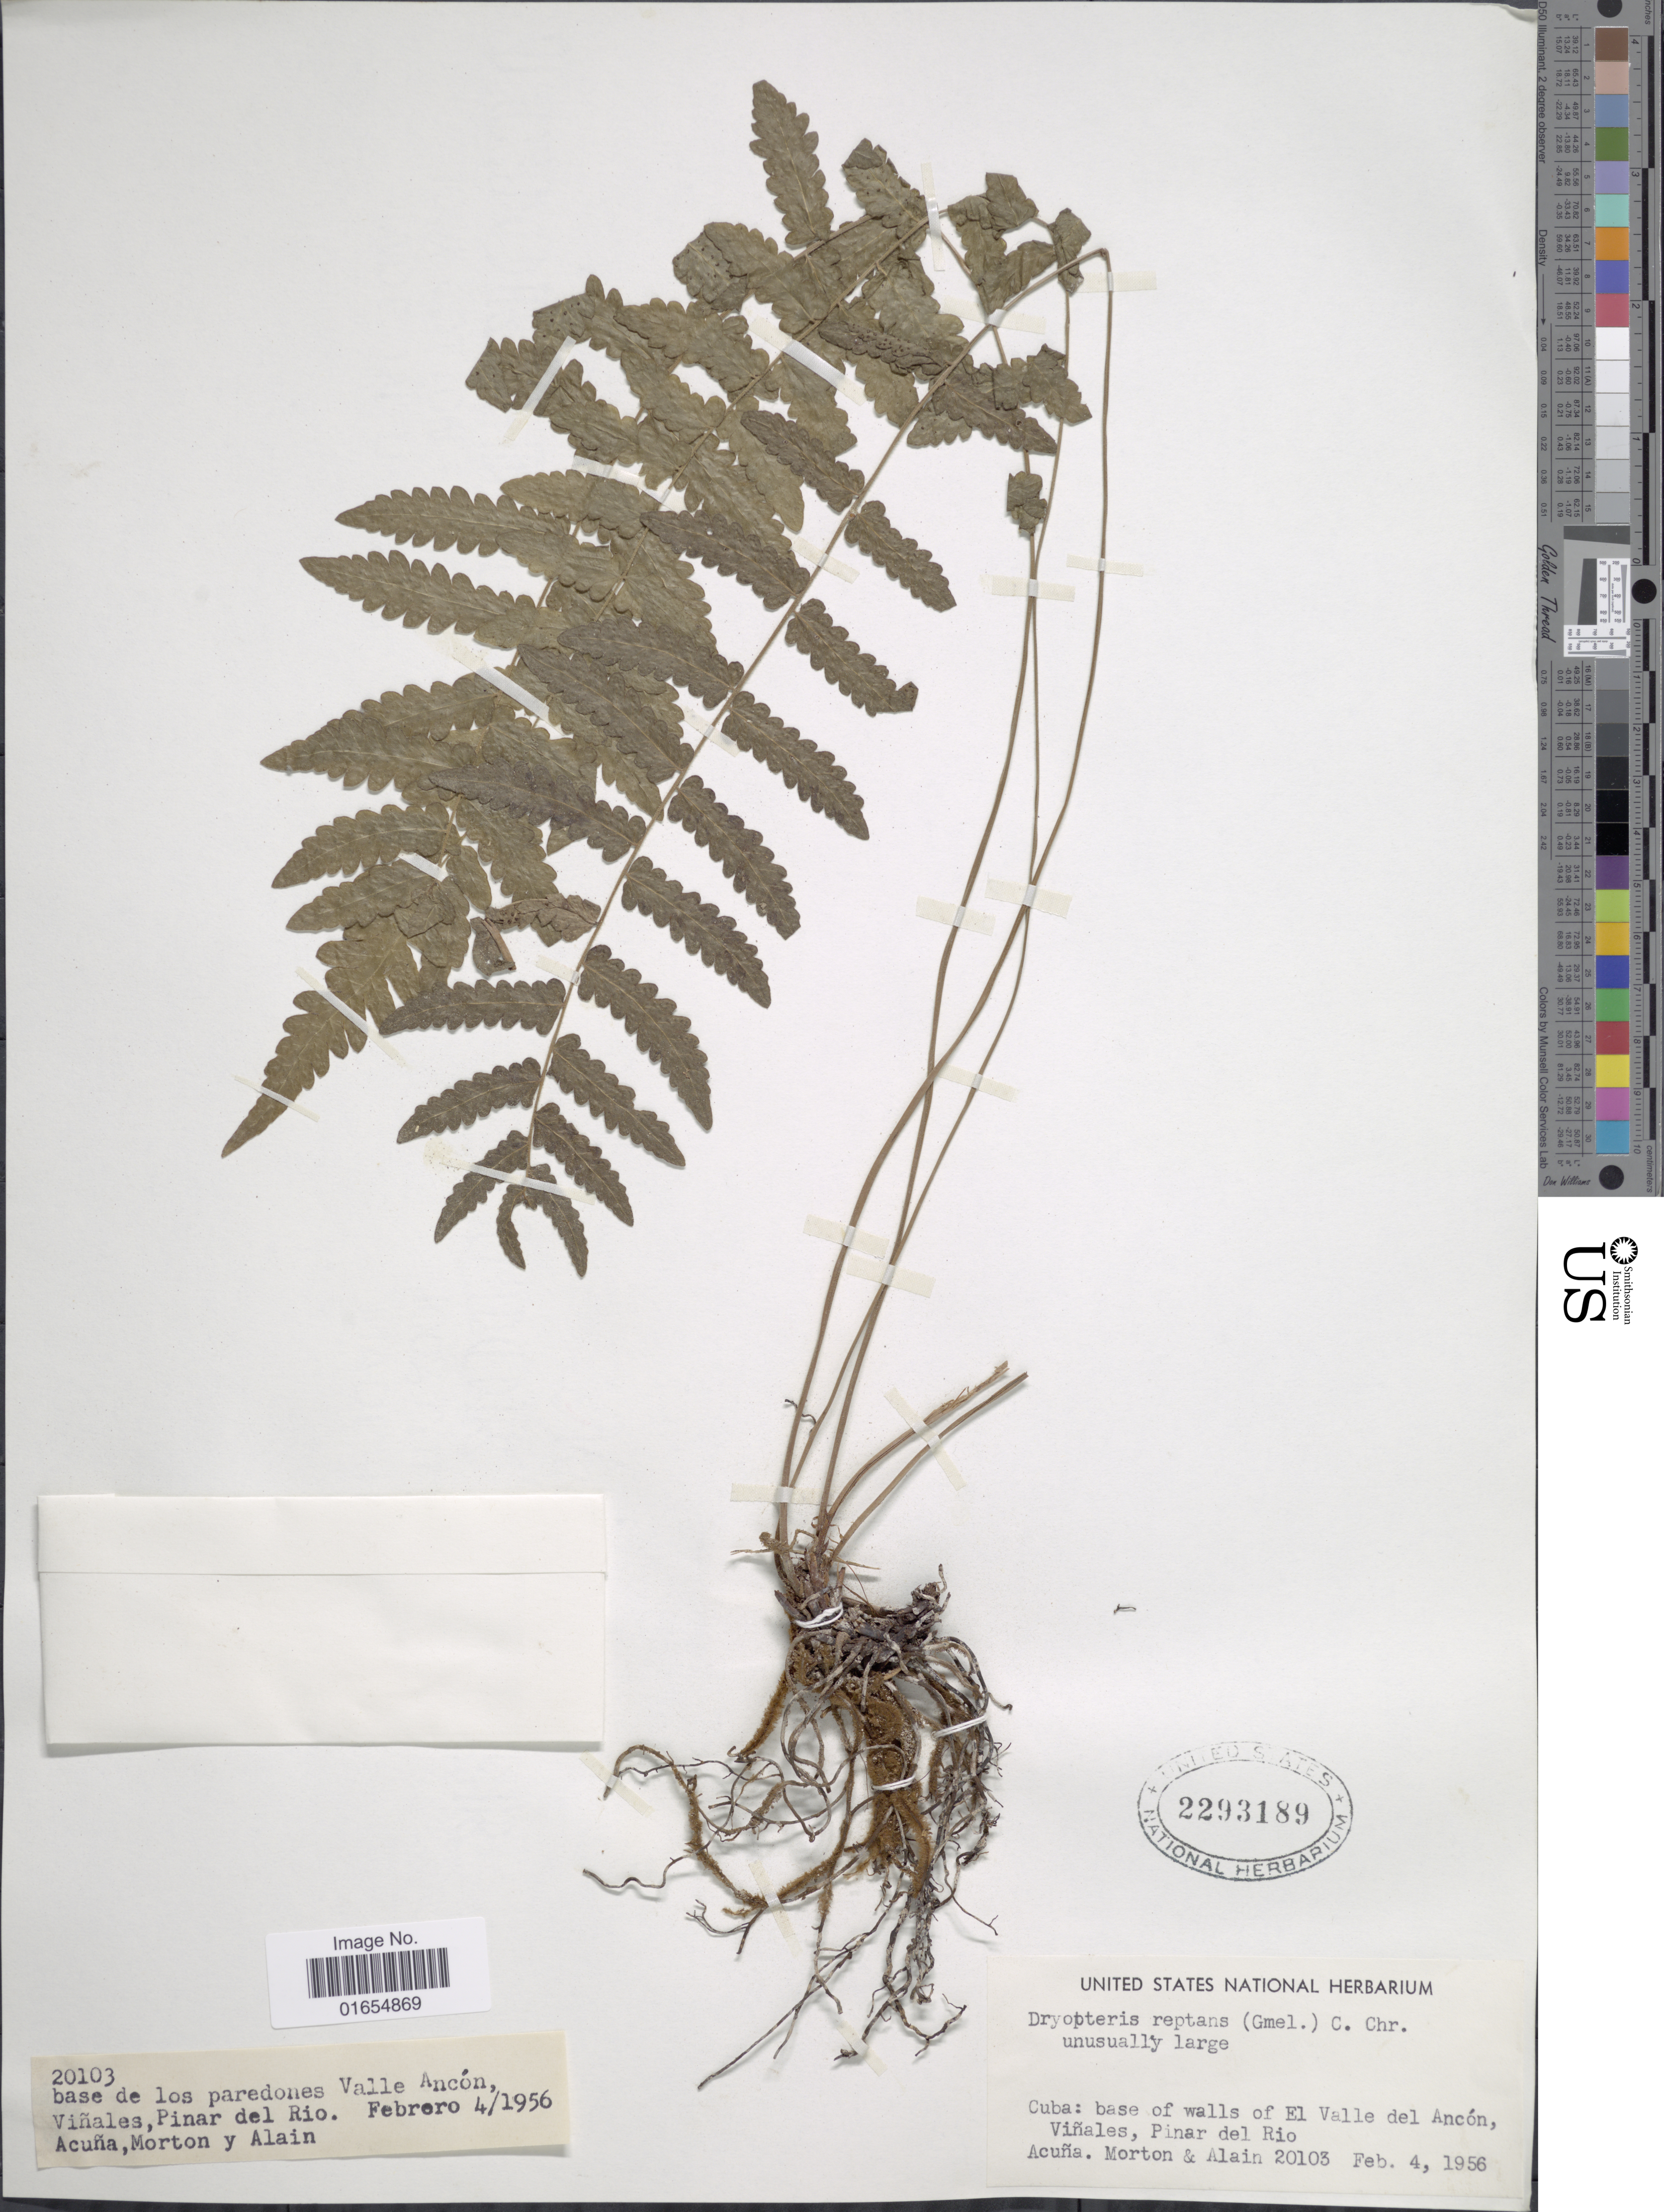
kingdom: Plantae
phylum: Tracheophyta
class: Polypodiopsida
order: Polypodiales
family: Thelypteridaceae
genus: Goniopteris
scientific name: Goniopteris reptans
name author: (J.F. Gmel.) C. Presl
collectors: Acuña, Morton, -- & Alain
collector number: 20103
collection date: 1956-02-04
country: Cuba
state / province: Pinar del Río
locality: Base of walls of El Valle delAncon, Vinales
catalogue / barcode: US 2293189